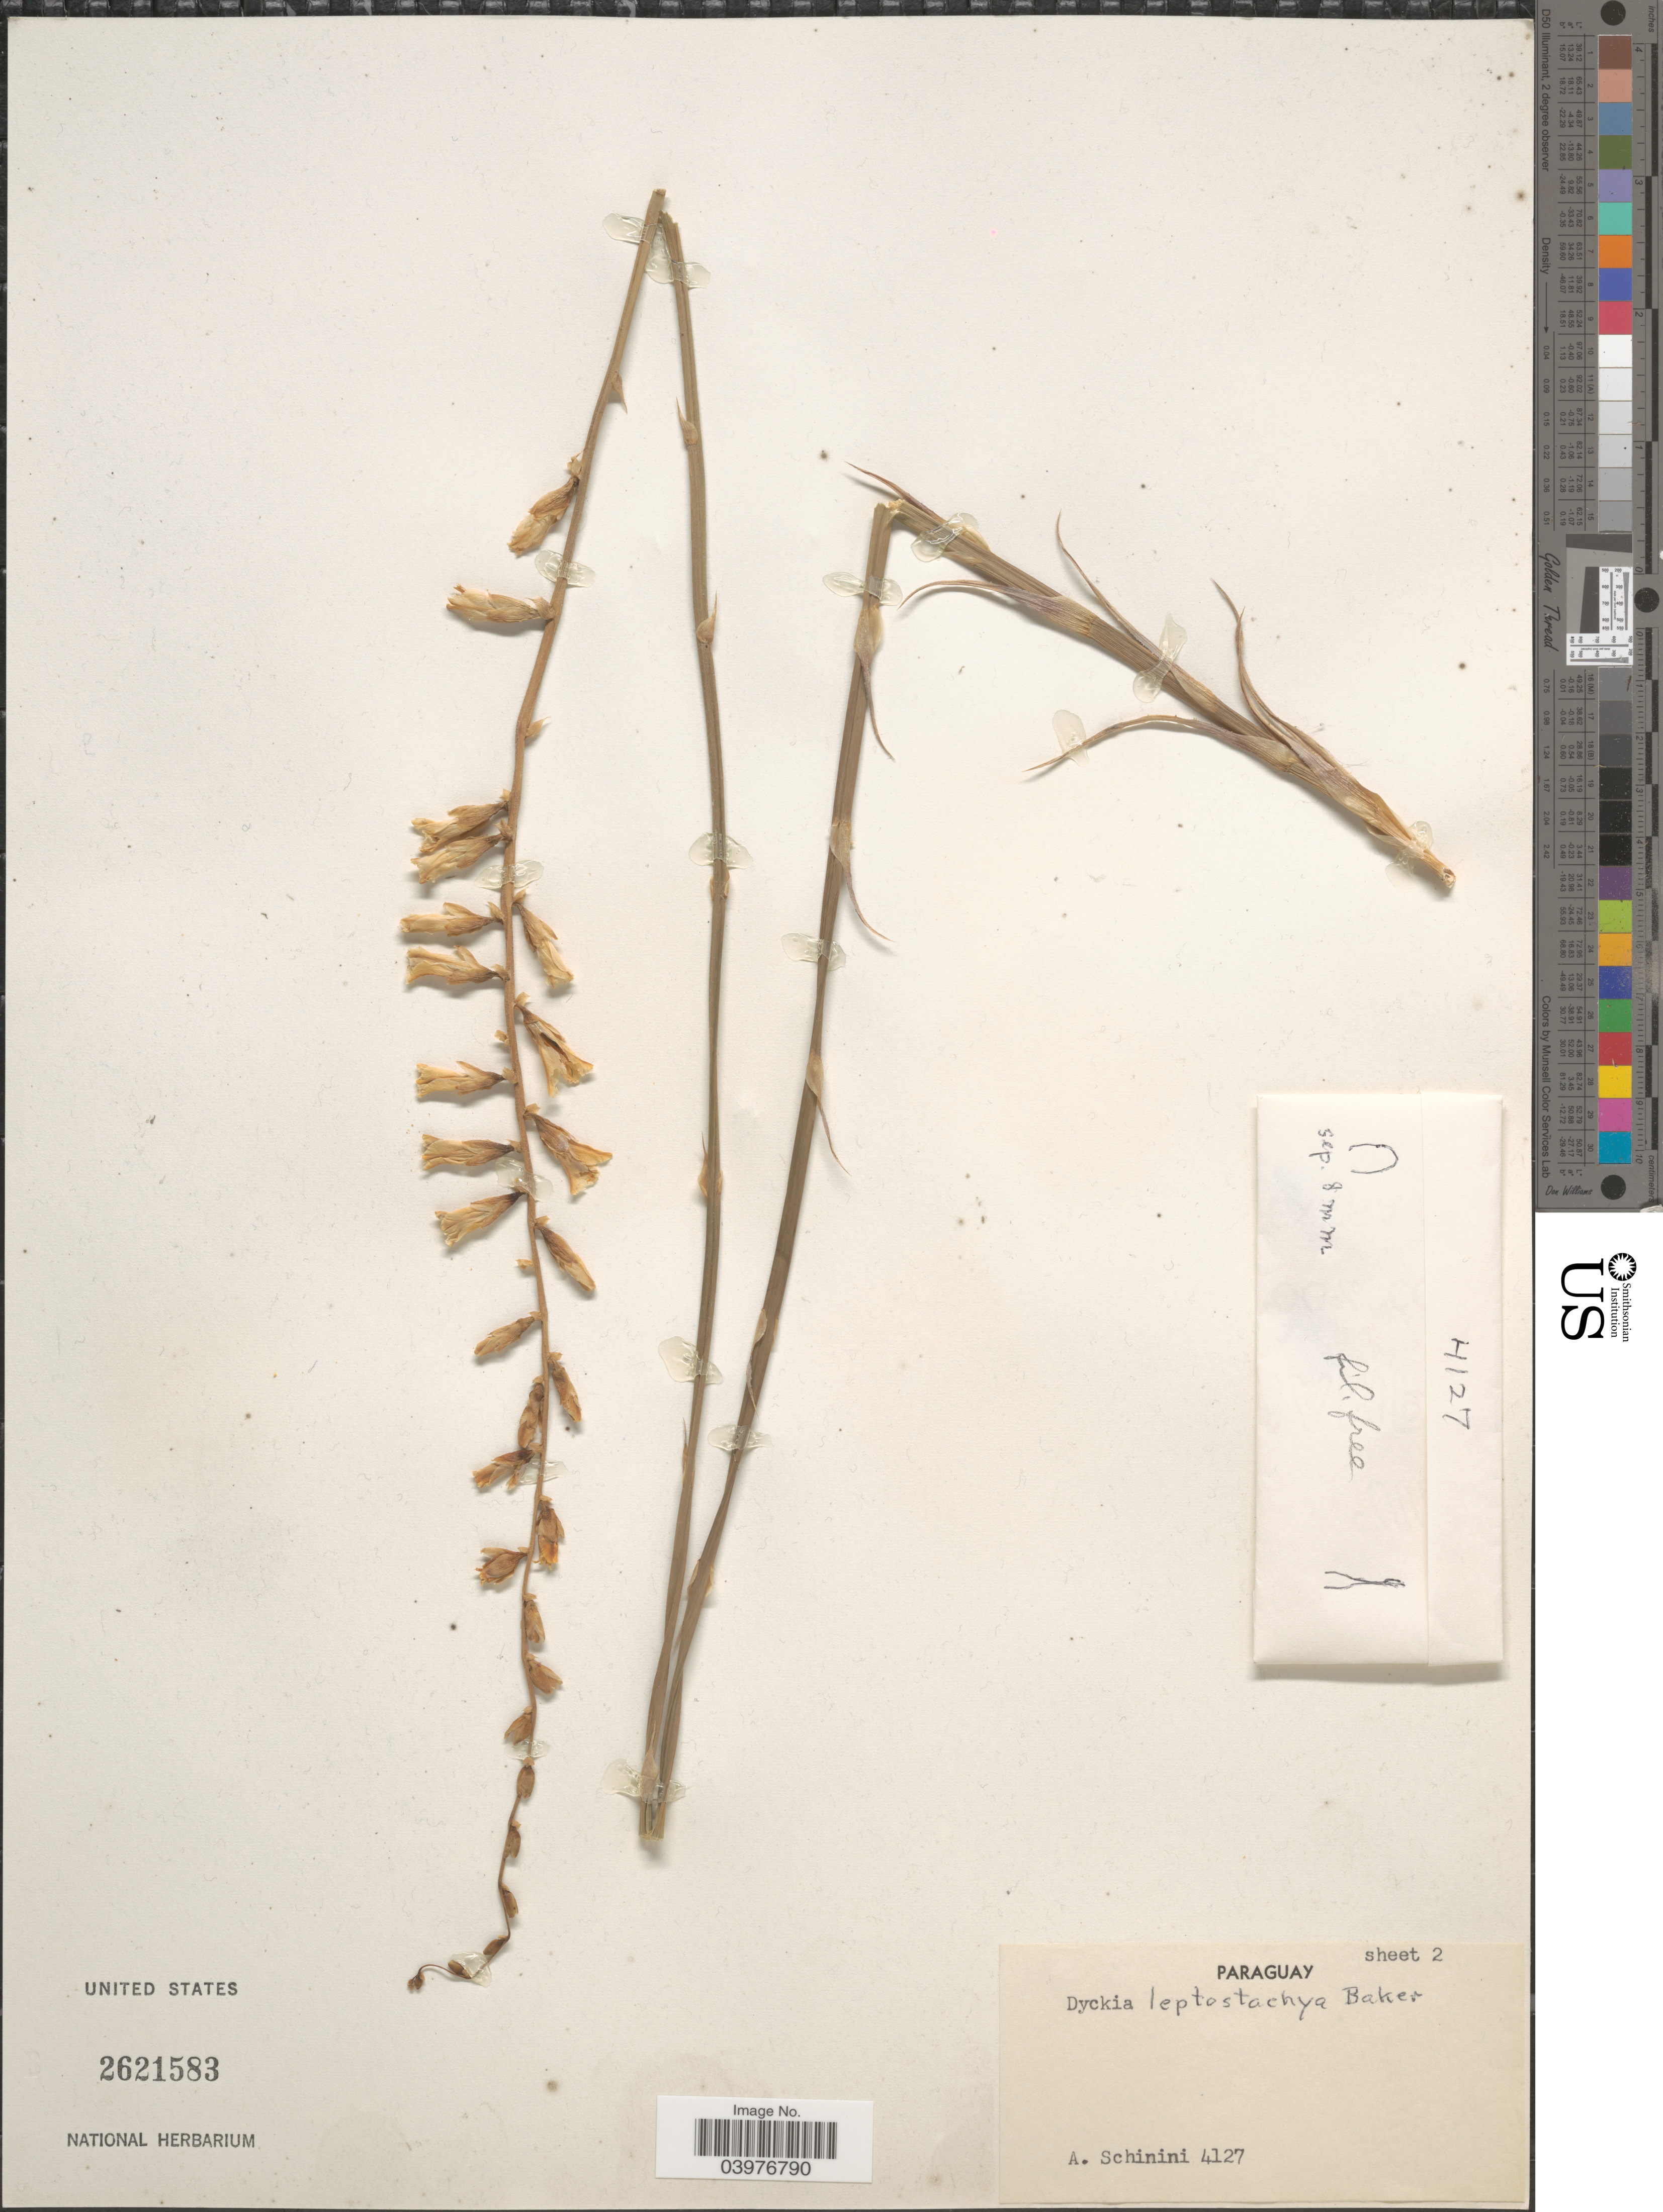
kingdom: Plantae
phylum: Tracheophyta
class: Liliopsida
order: Poales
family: Bromeliaceae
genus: Dyckia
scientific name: Dyckia leptostachya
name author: Baker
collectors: A. Schinini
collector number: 4127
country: Paraguay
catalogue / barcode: US 2621583